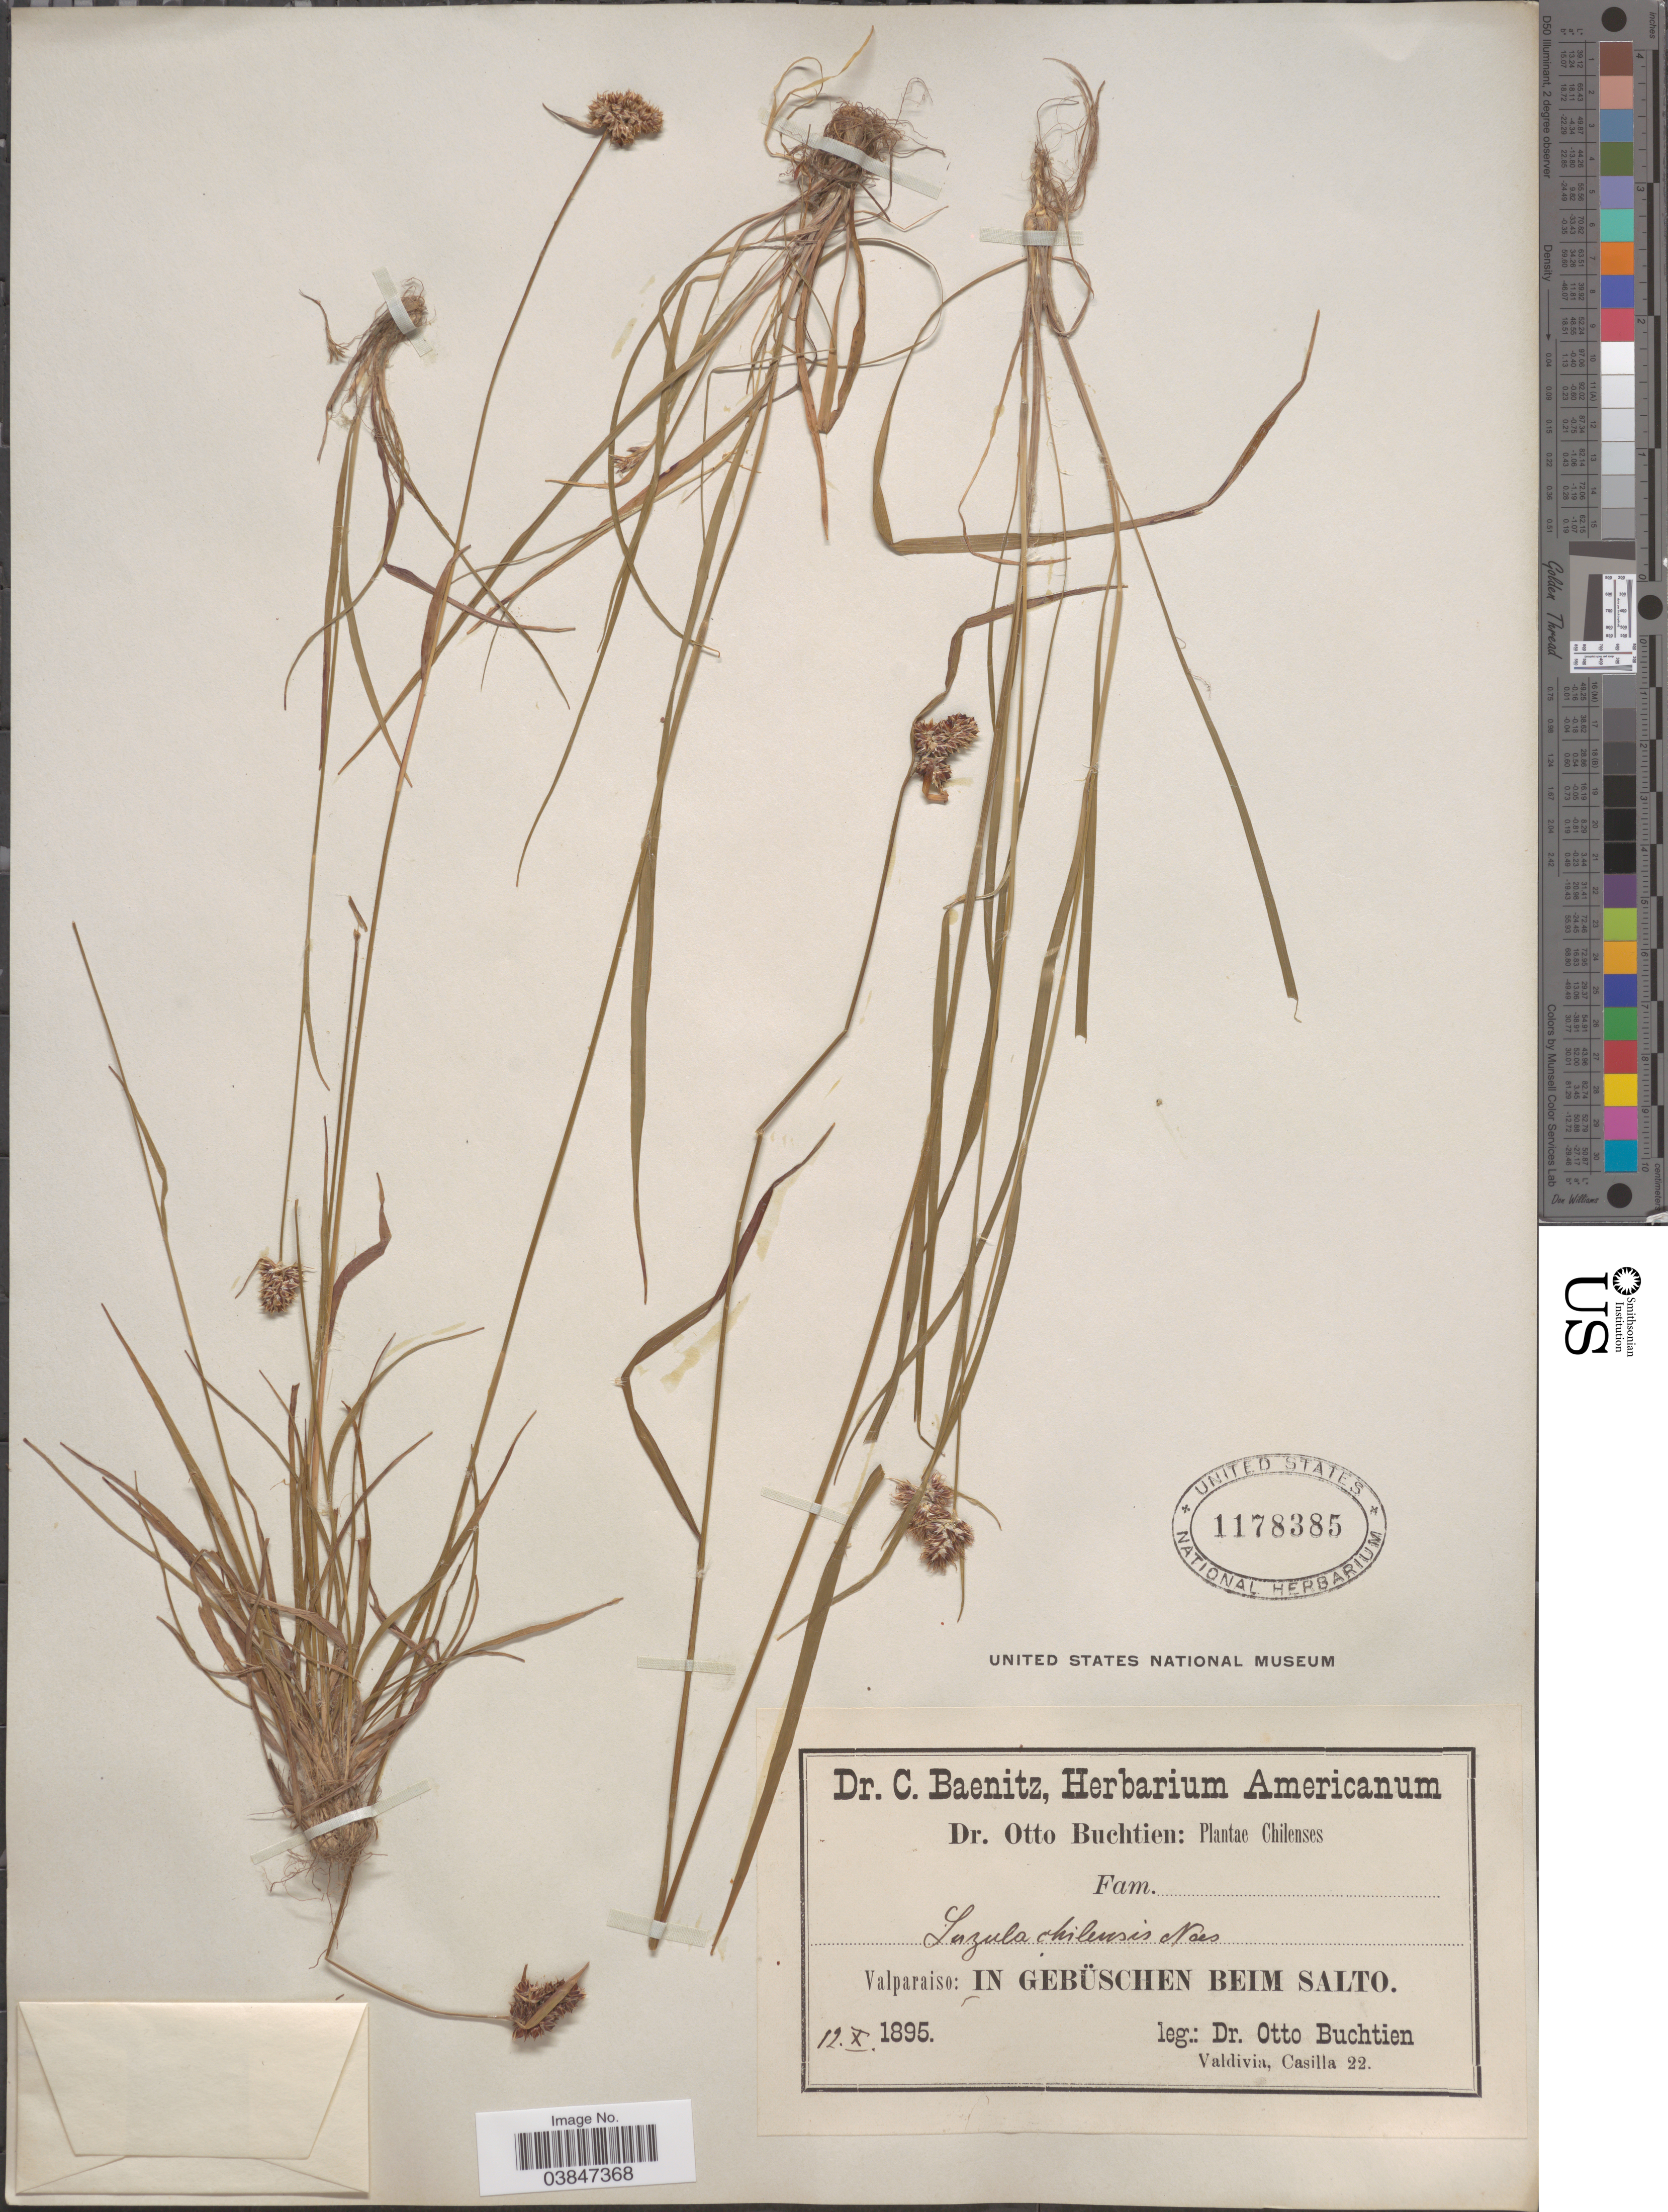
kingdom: Plantae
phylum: Tracheophyta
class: Liliopsida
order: Poales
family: Juncaceae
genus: Luzula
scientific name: Luzula chilensis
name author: Nees & Meyen ex Kunth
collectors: O. Buchtien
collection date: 1895-10-12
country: Chile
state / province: Valparaíso (V)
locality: Valparaiso: In Gebüschen Beim Salto.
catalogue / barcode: US 1178385